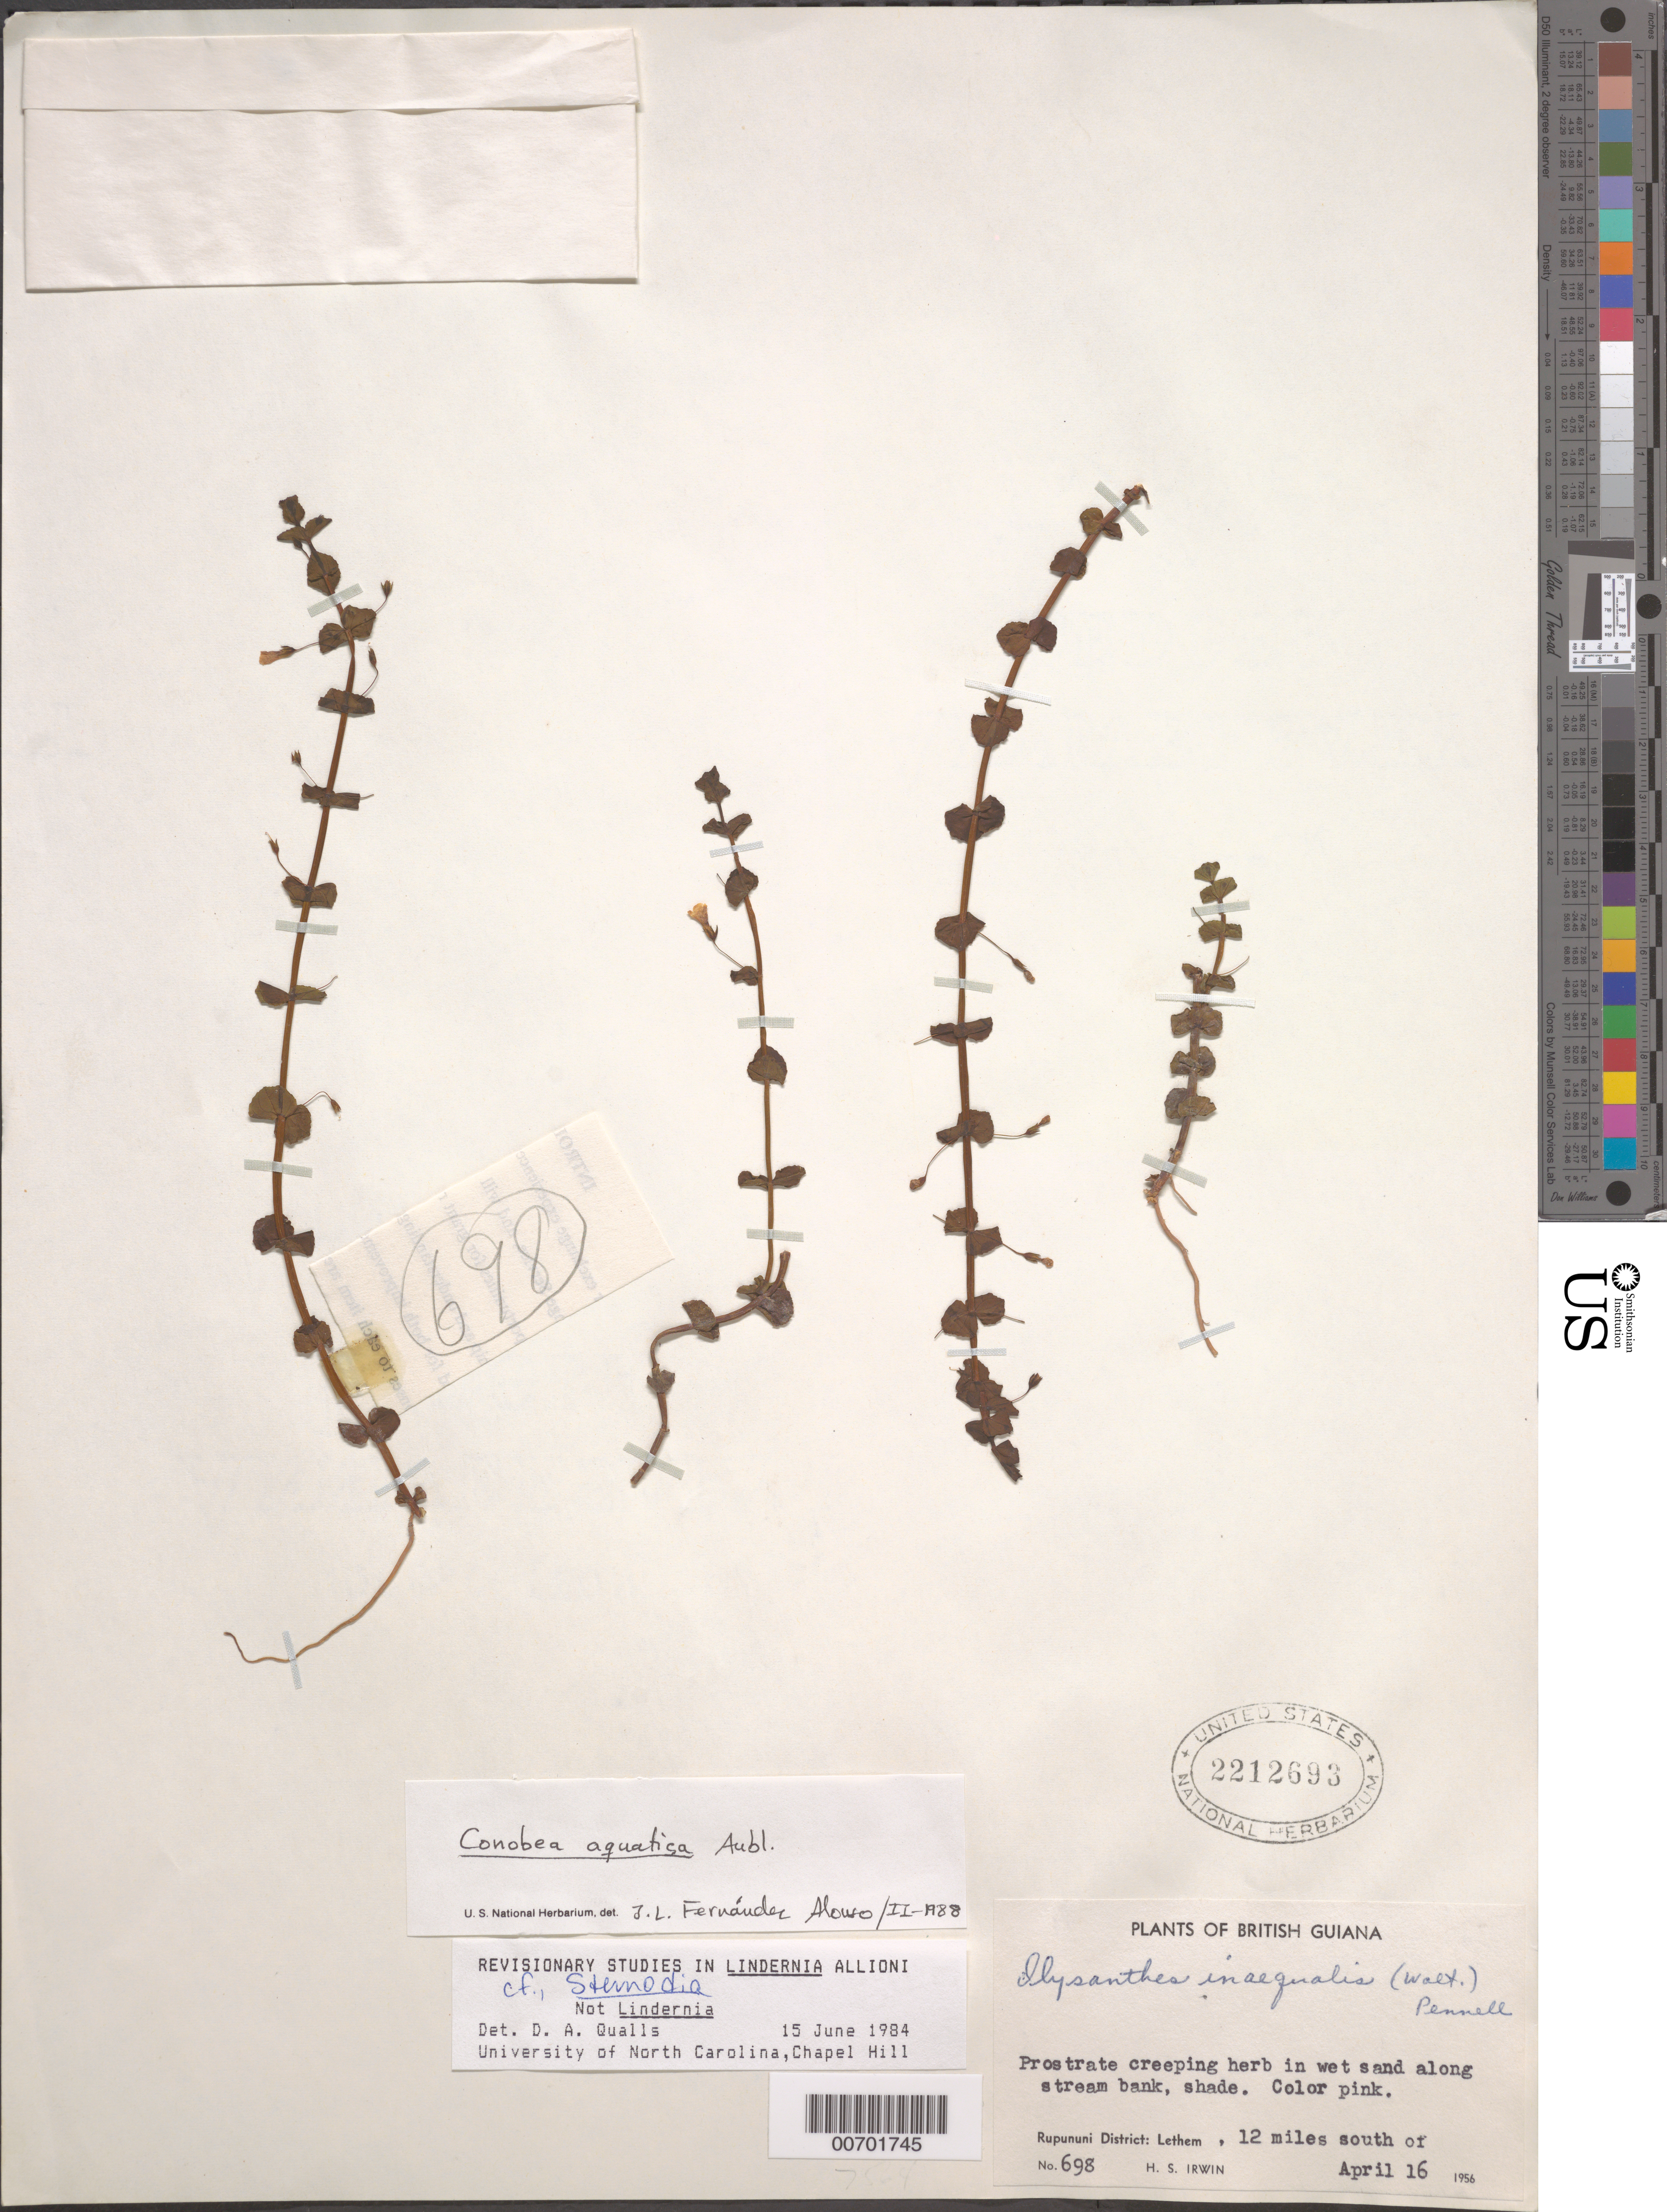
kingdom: Plantae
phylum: Tracheophyta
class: Magnoliopsida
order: Lamiales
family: Plantaginaceae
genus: Conobea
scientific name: Conobea aquatica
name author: Aubl.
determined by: Fernández-Alonso, J. L.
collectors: H. Irwin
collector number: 698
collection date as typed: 16-Apr-56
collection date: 1956-04-16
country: Guyana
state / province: U. Takutu-U. Essequibo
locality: Rupununi Dist., 12 mi. S of Lethem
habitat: Wet sand, shade, along stream bank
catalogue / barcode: US 2212693